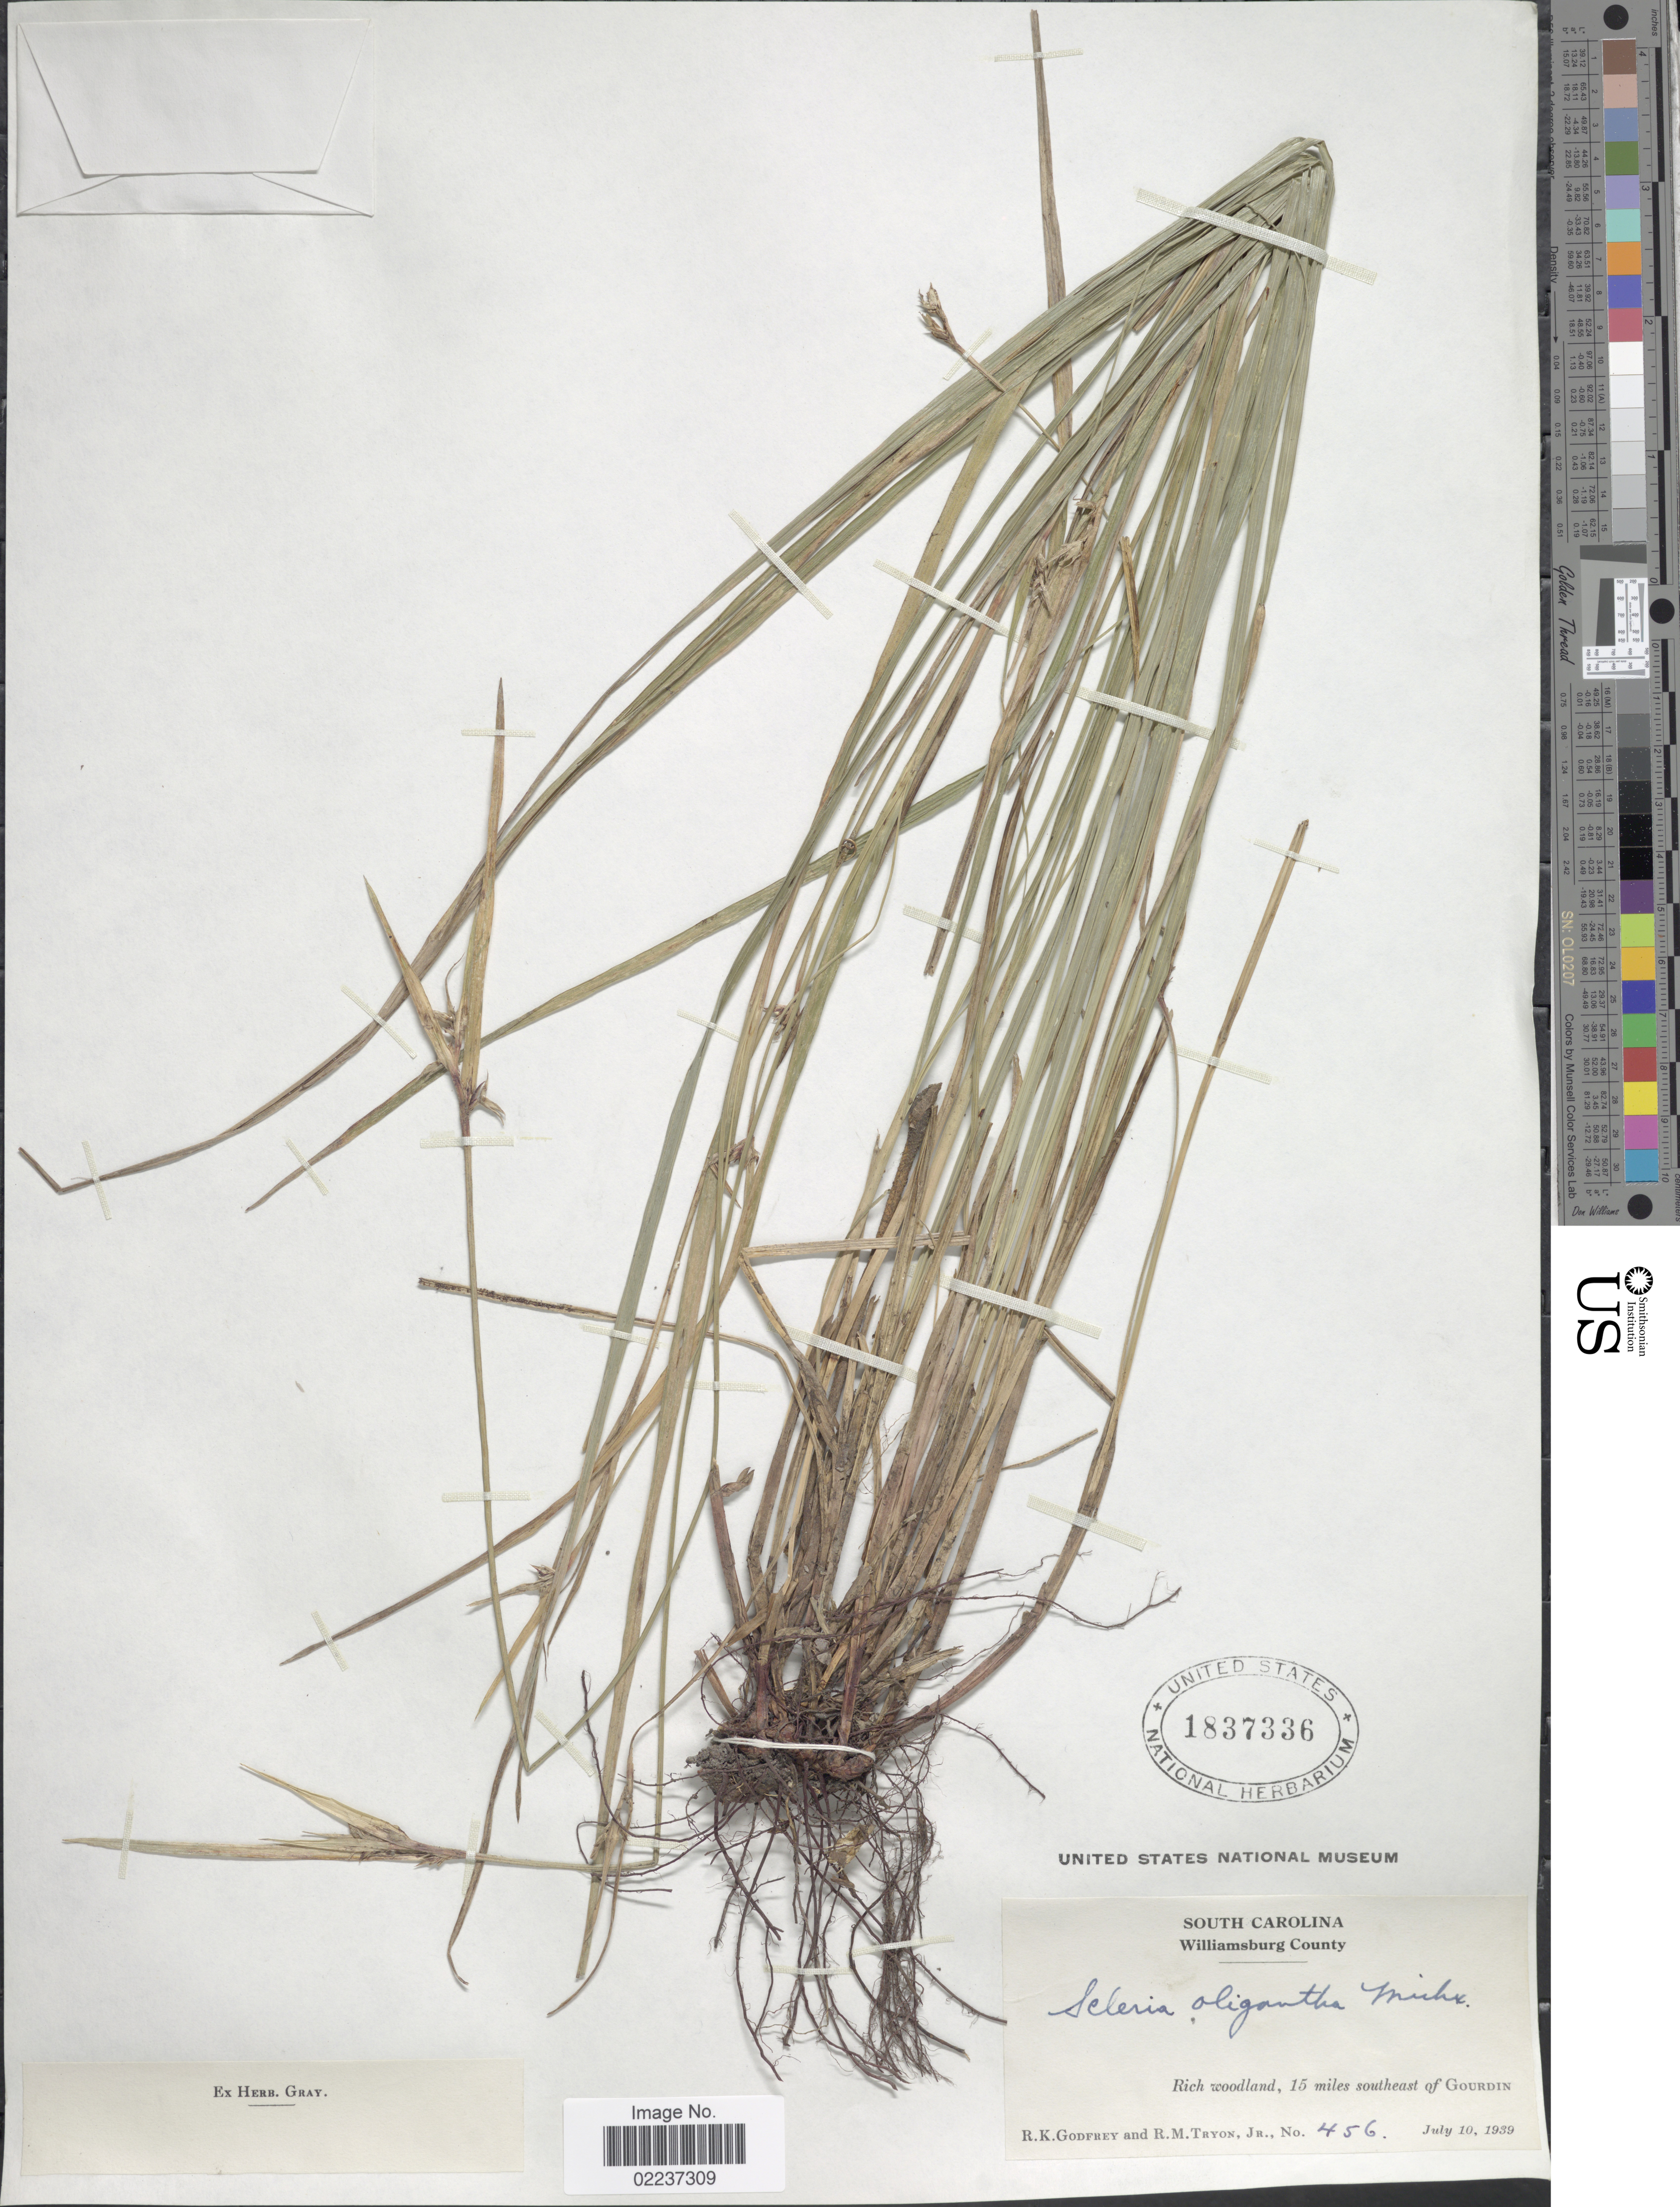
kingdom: Plantae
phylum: Tracheophyta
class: Liliopsida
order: Poales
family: Cyperaceae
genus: Scleria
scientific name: Scleria oligantha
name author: Michx.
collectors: R. K. Godfrey & R. M. Tryon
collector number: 456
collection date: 1939-07-10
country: United States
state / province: South Carolina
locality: Williamsburg County, Rich woodland, 15 miles southeast of Gourdin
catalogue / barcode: US 1837336